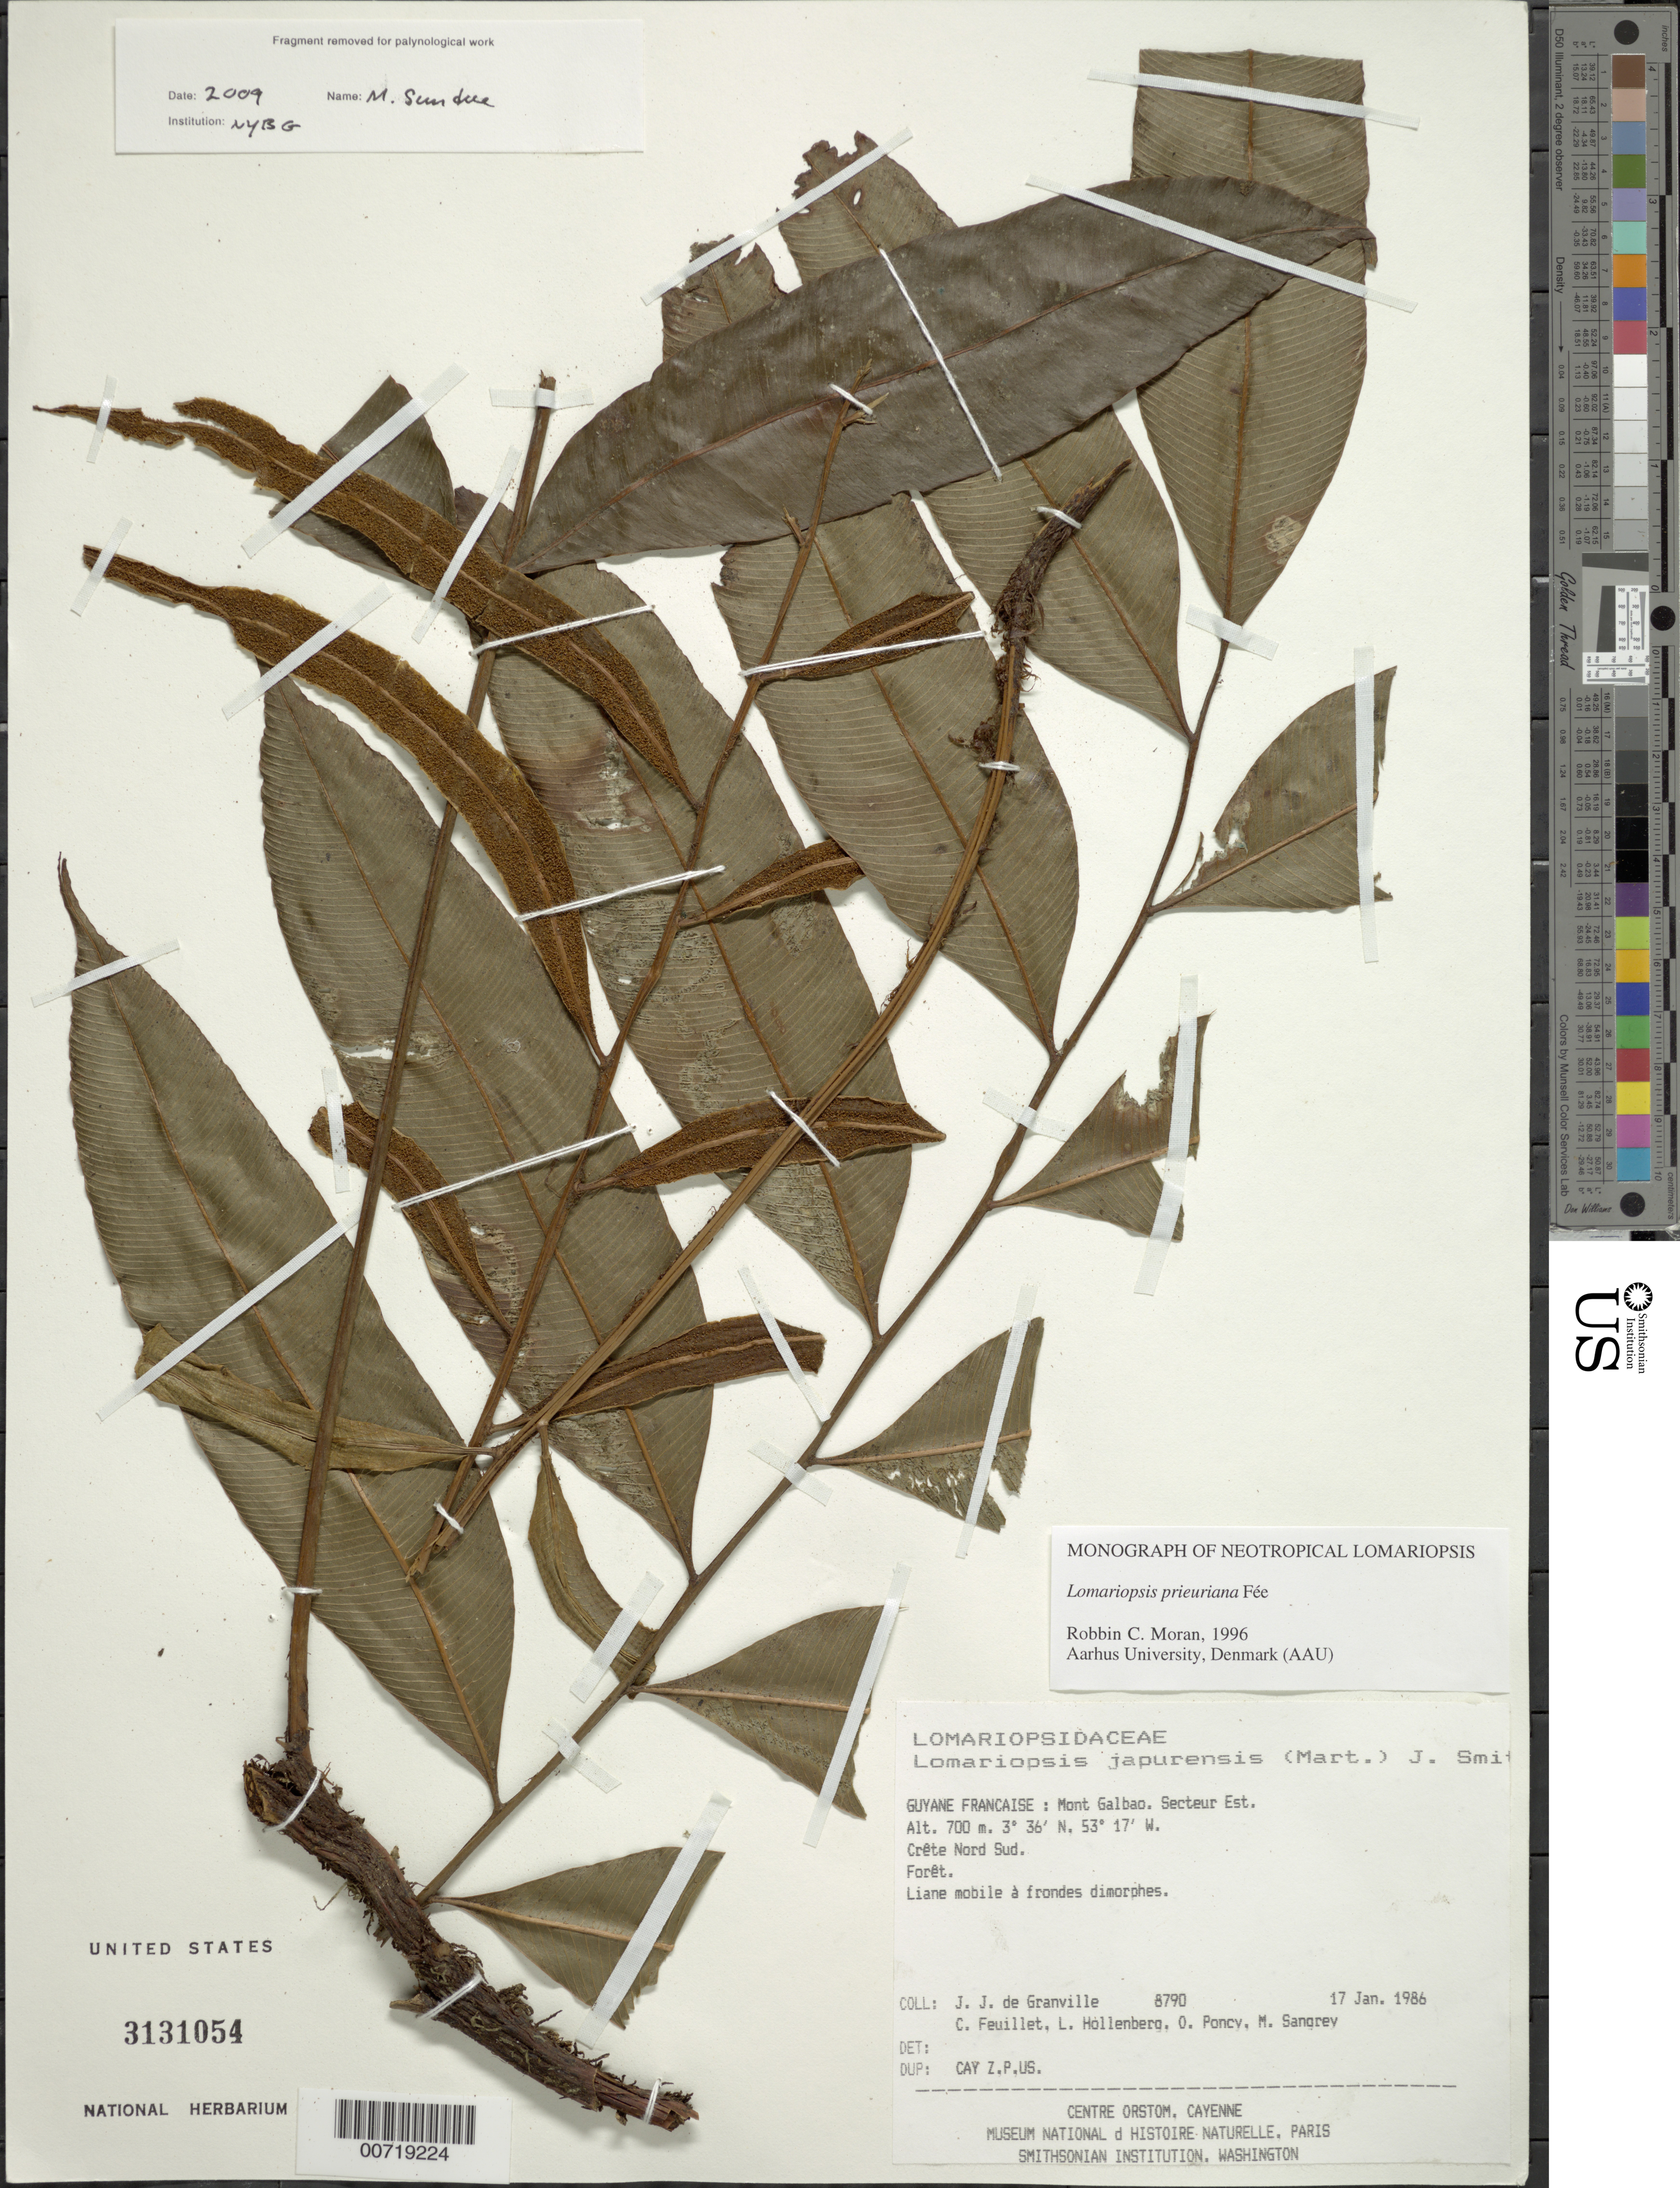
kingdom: Plantae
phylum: Tracheophyta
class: Polypodiopsida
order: Polypodiales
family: Lomariopsidaceae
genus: Lomariopsis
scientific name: Lomariopsis prieuriana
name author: Fée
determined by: Moran, R. C.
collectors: J.-J. de Granville, C. Feuillet, L. Hollenberg, O. Poncy & M. S. Sangrey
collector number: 8790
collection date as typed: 17-Jan-86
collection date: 1986-01-17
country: French Guiana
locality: Mont Galbao. Secteur Est. Crête Nord Sud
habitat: Forêt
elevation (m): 700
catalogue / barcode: US 3131054